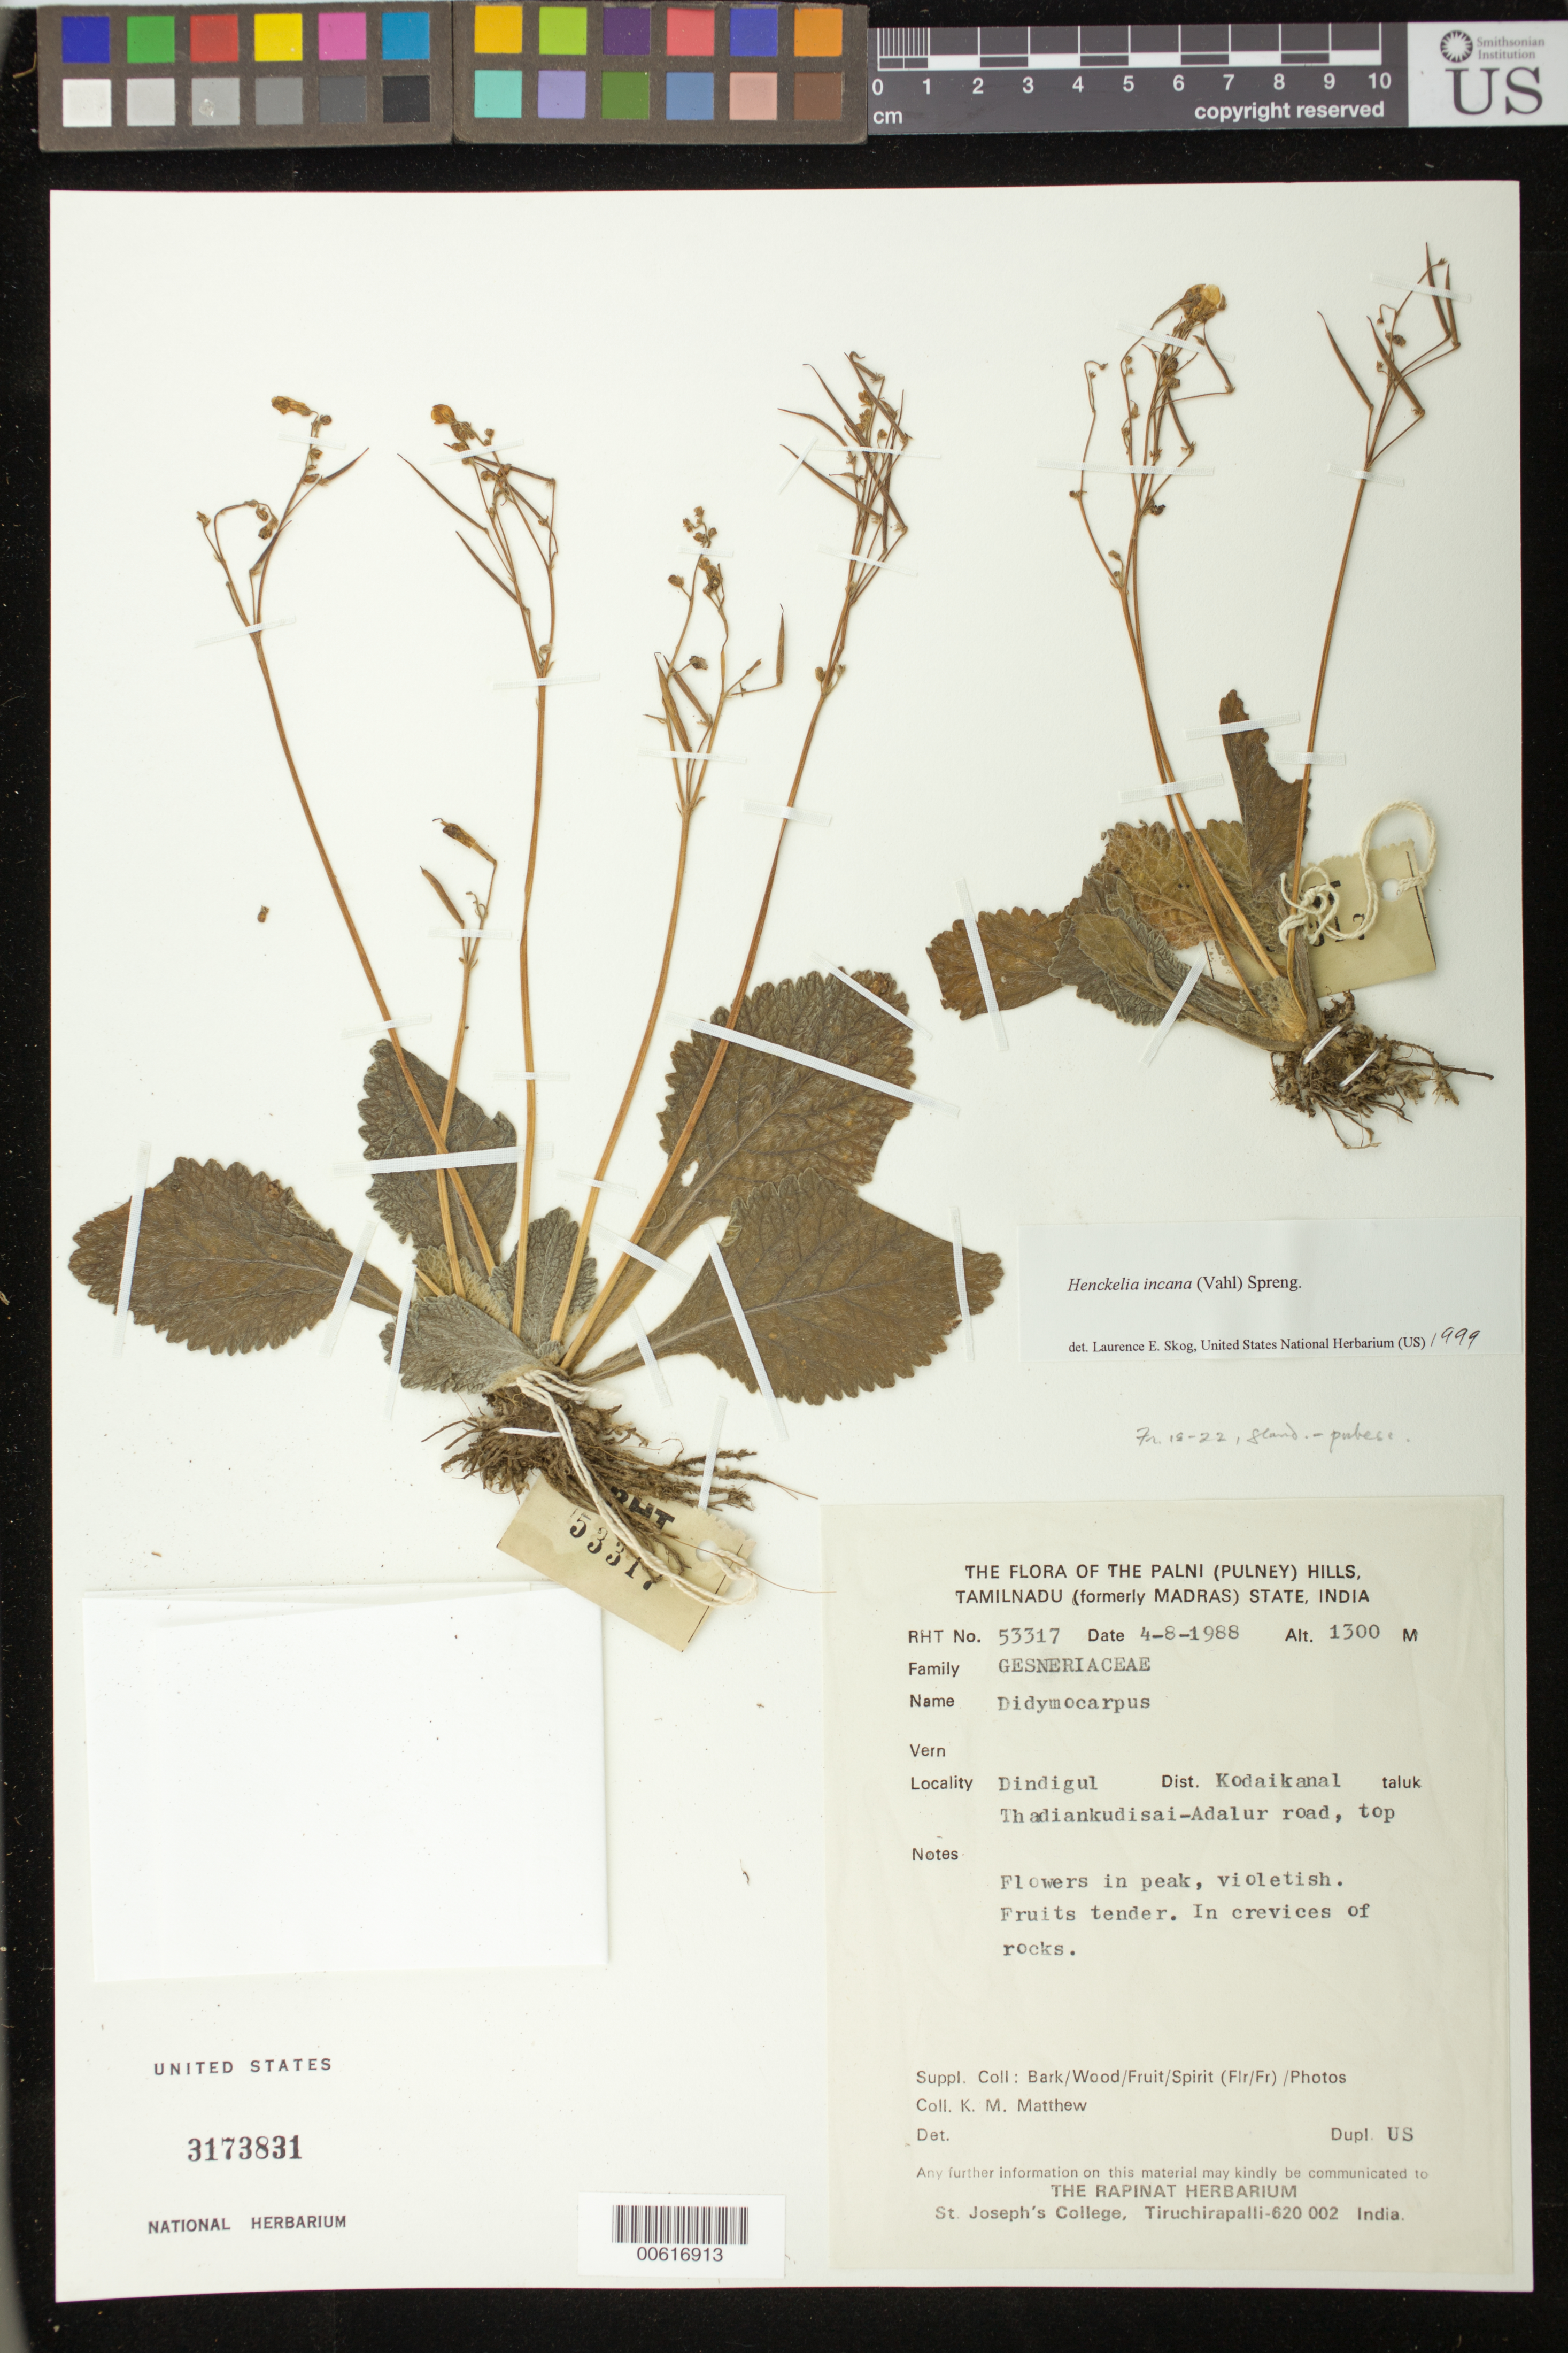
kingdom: Plantae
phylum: Tracheophyta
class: Magnoliopsida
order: Lamiales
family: Gesneriaceae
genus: Henckelia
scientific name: Henckelia incana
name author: (Vahl) Spreng.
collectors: K. M. Matthew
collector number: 53317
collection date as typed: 04 Aug 1988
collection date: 1988-08-04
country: India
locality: Dingigul, kodaikanal taluk, thadiankudiasi - adalur road vandaravu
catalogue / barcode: US 3173831